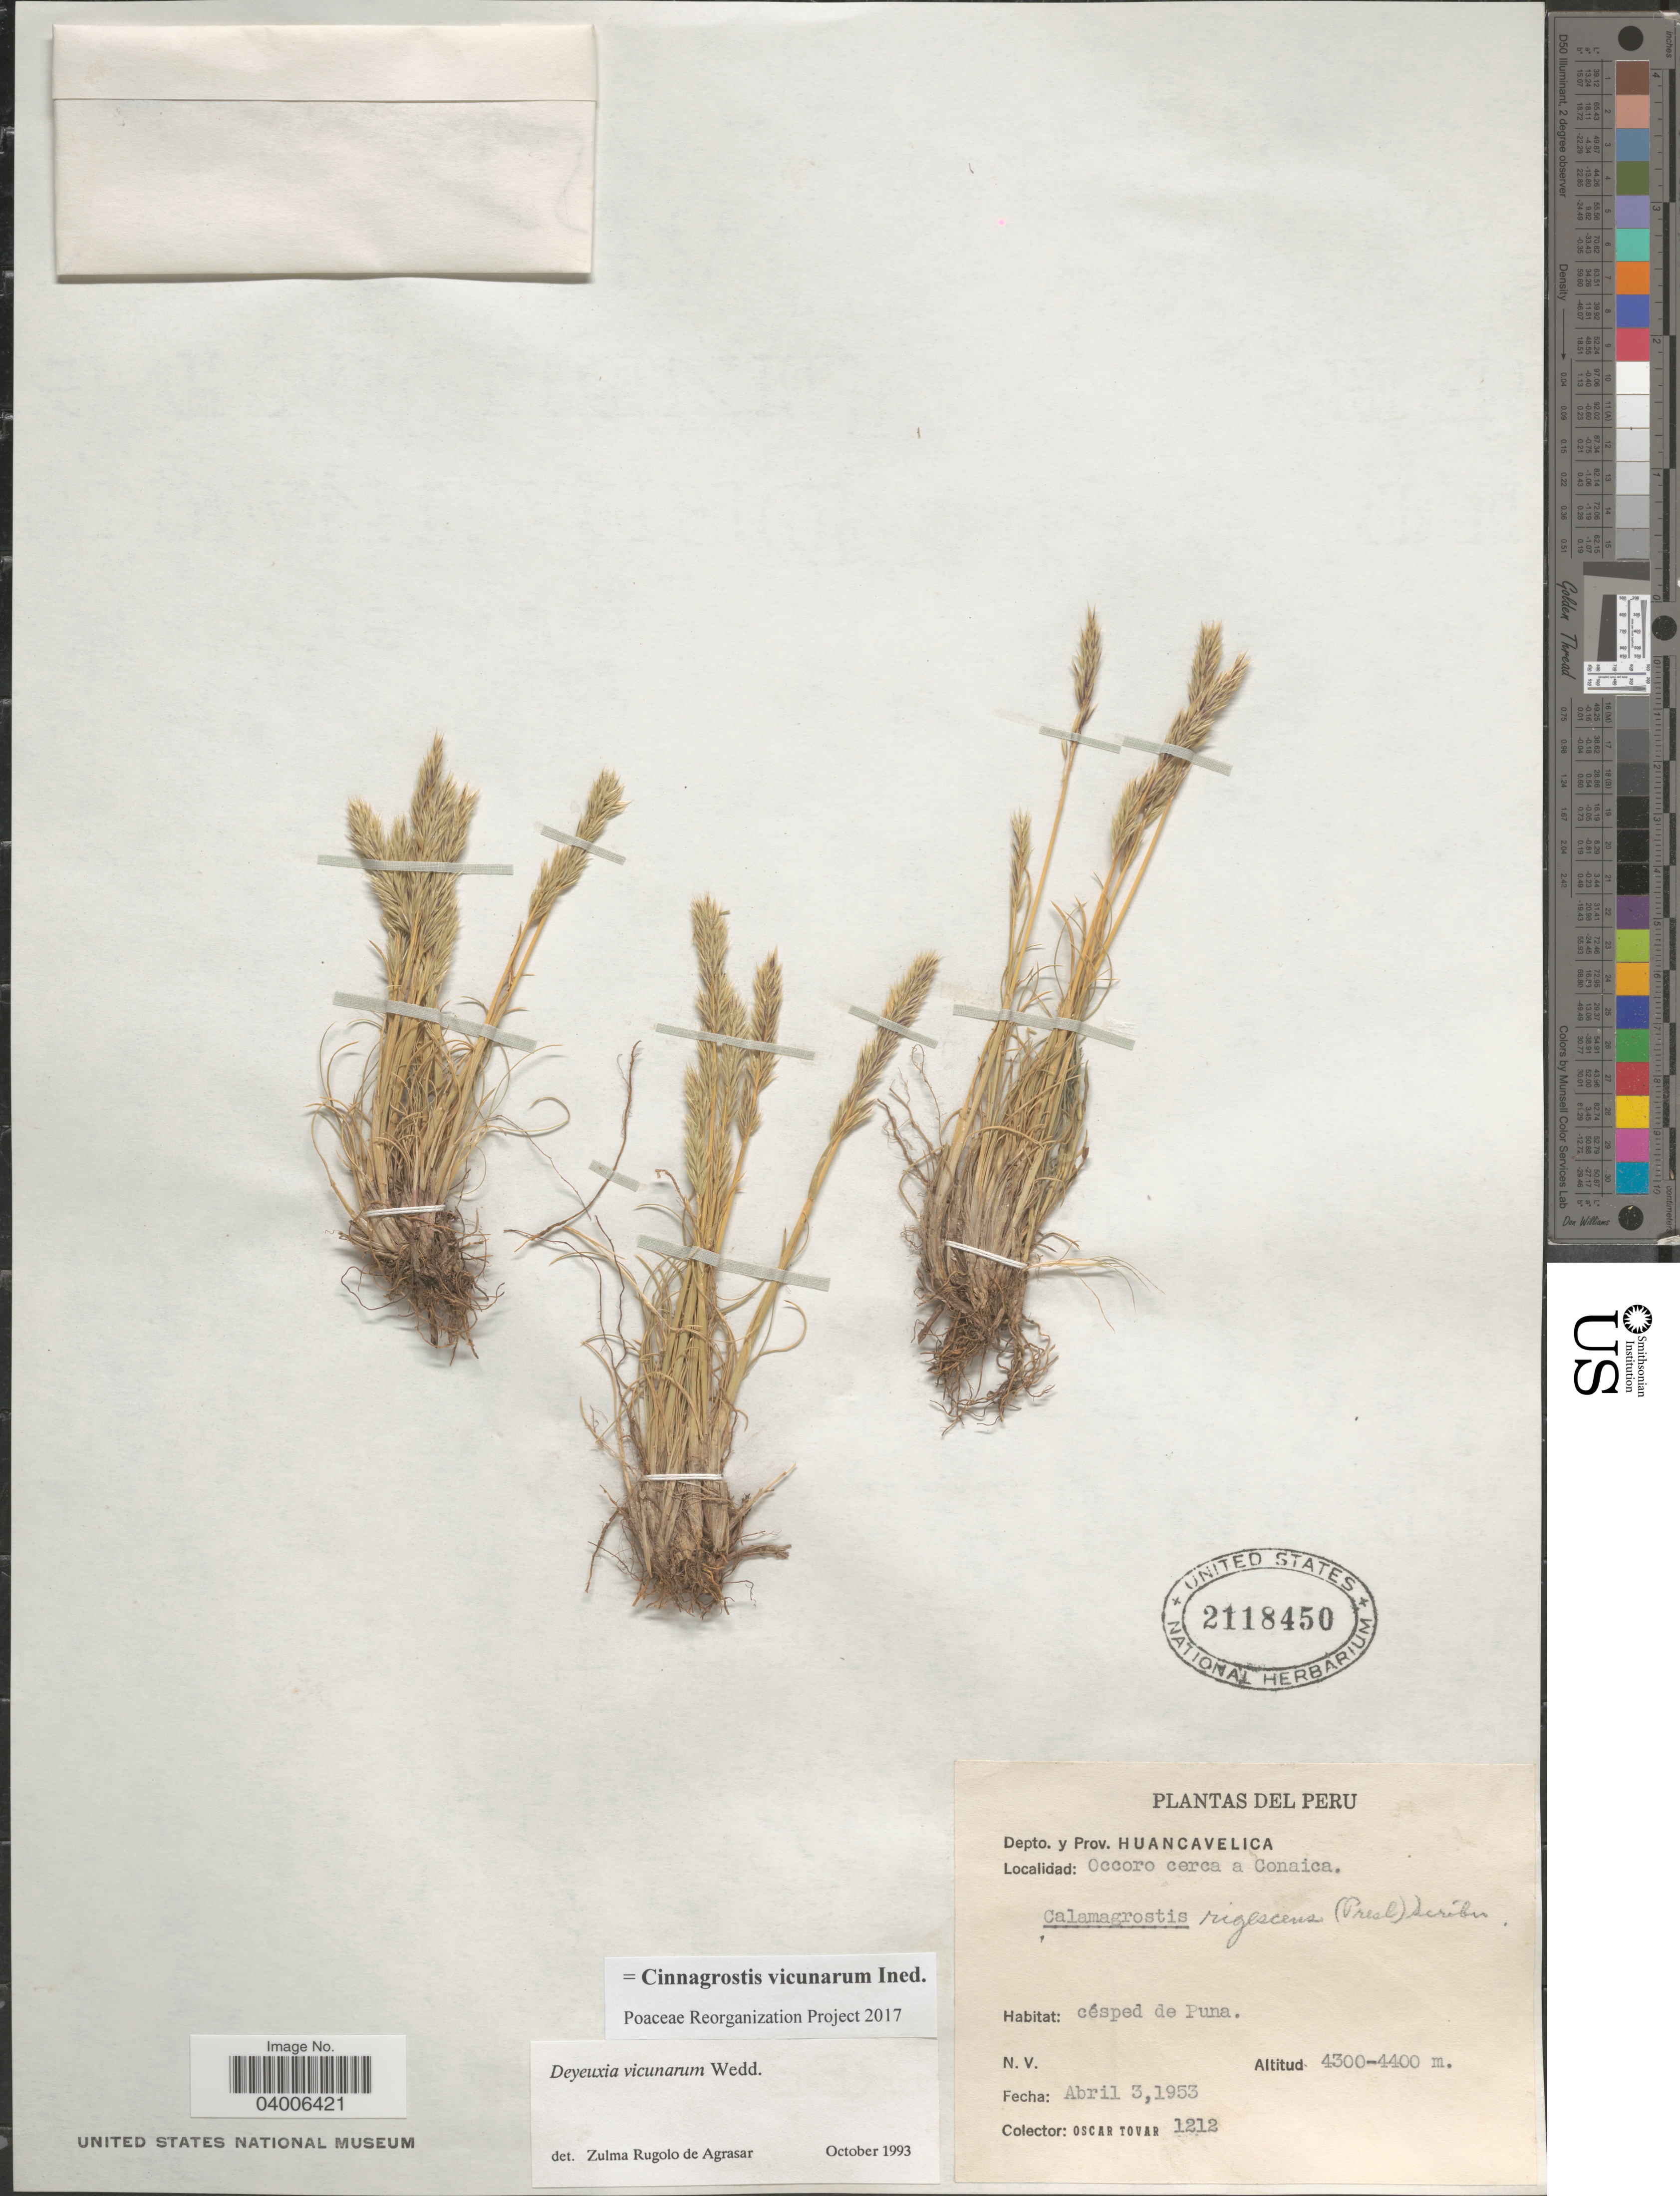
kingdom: Plantae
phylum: Tracheophyta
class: Liliopsida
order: Poales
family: Poaceae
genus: Cinnagrostis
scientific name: Cinnagrostis vicunarum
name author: (Wedd.) P.M. Peterson et al.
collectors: Ó. Tovar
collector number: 1212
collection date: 1953-04-03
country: Peru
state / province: Huancavelica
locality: Depto. y Prov. Huancavelica. Occoro cerca a Conaica. Césped de Puna.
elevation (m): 4300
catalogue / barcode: US 2118450